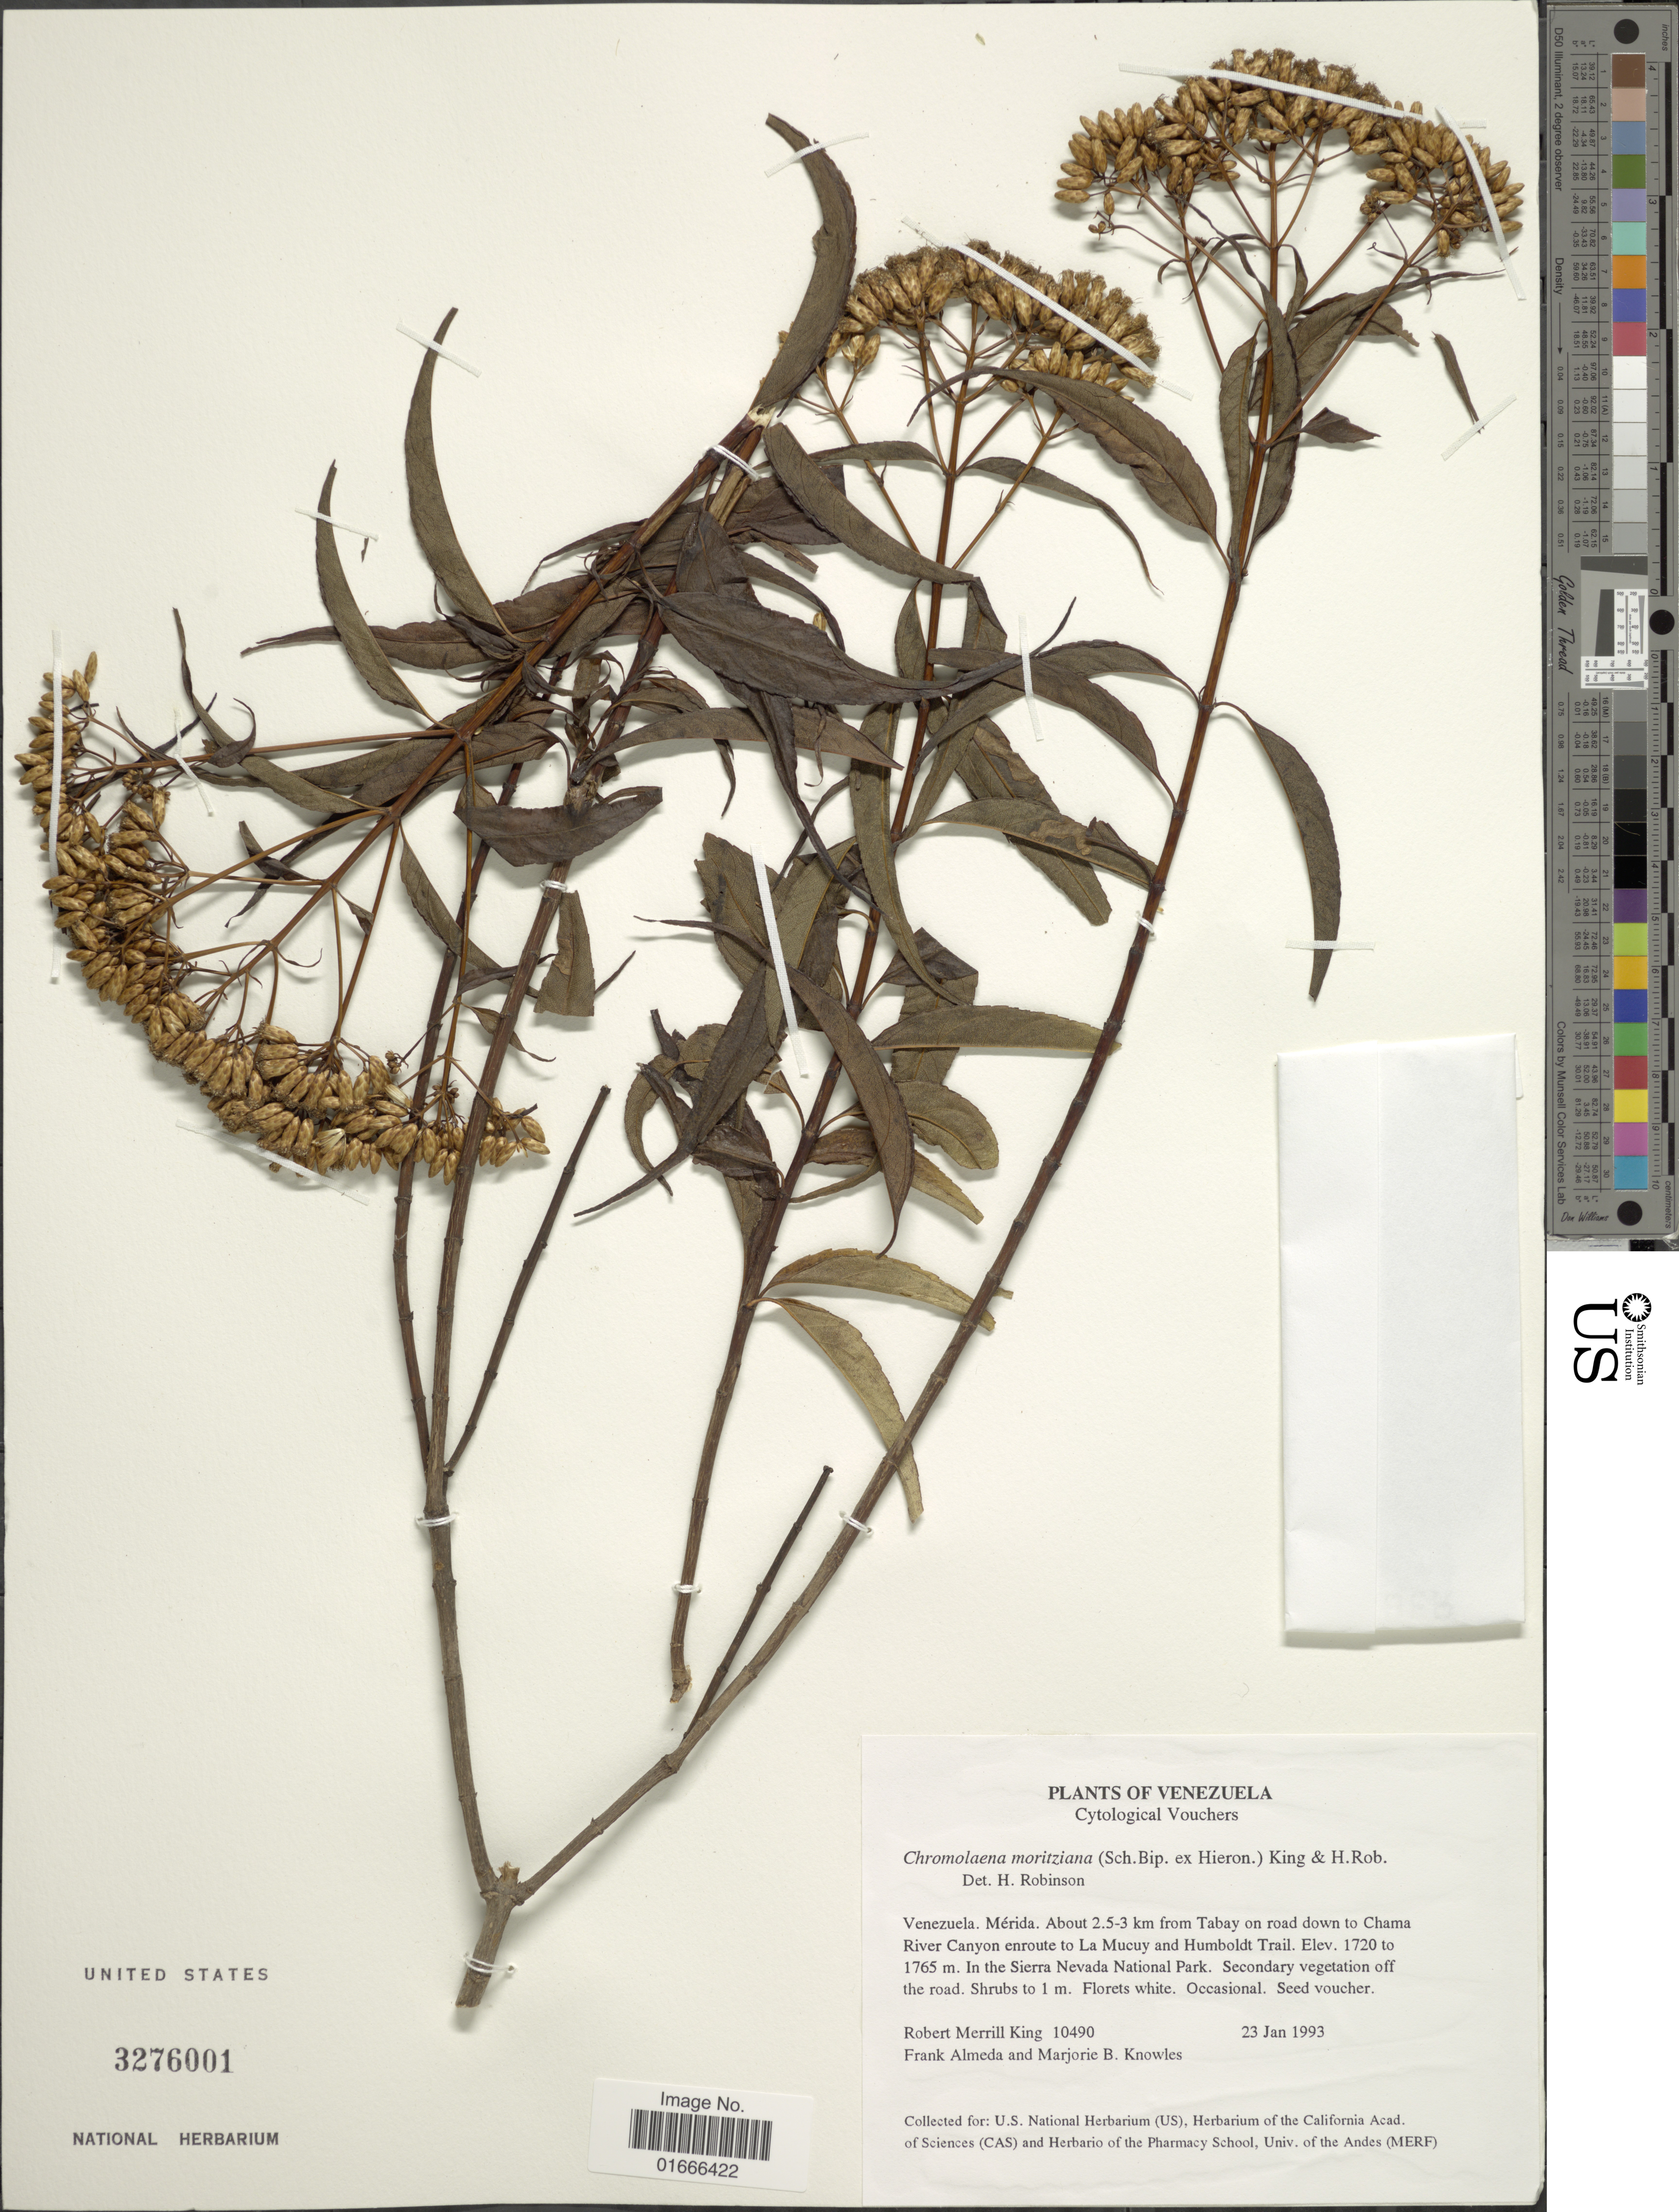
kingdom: Plantae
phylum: Tracheophyta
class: Magnoliopsida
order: Asterales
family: Asteraceae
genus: Chromolaena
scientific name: Chromolaena moritziana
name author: (Sch. Bip.) R.M. King & H. Rob.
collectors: R. M. King, F. Almeda & M. B. Knowles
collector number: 10490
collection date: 1993-01-23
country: Venezuela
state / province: Mérida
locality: About 2.5-3 km from Tabay on road down to Chama River Canyon enroute to La Mucuy and Humboldt Trail, in the Sierra Nevada National Park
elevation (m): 1720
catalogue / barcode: US 3276001